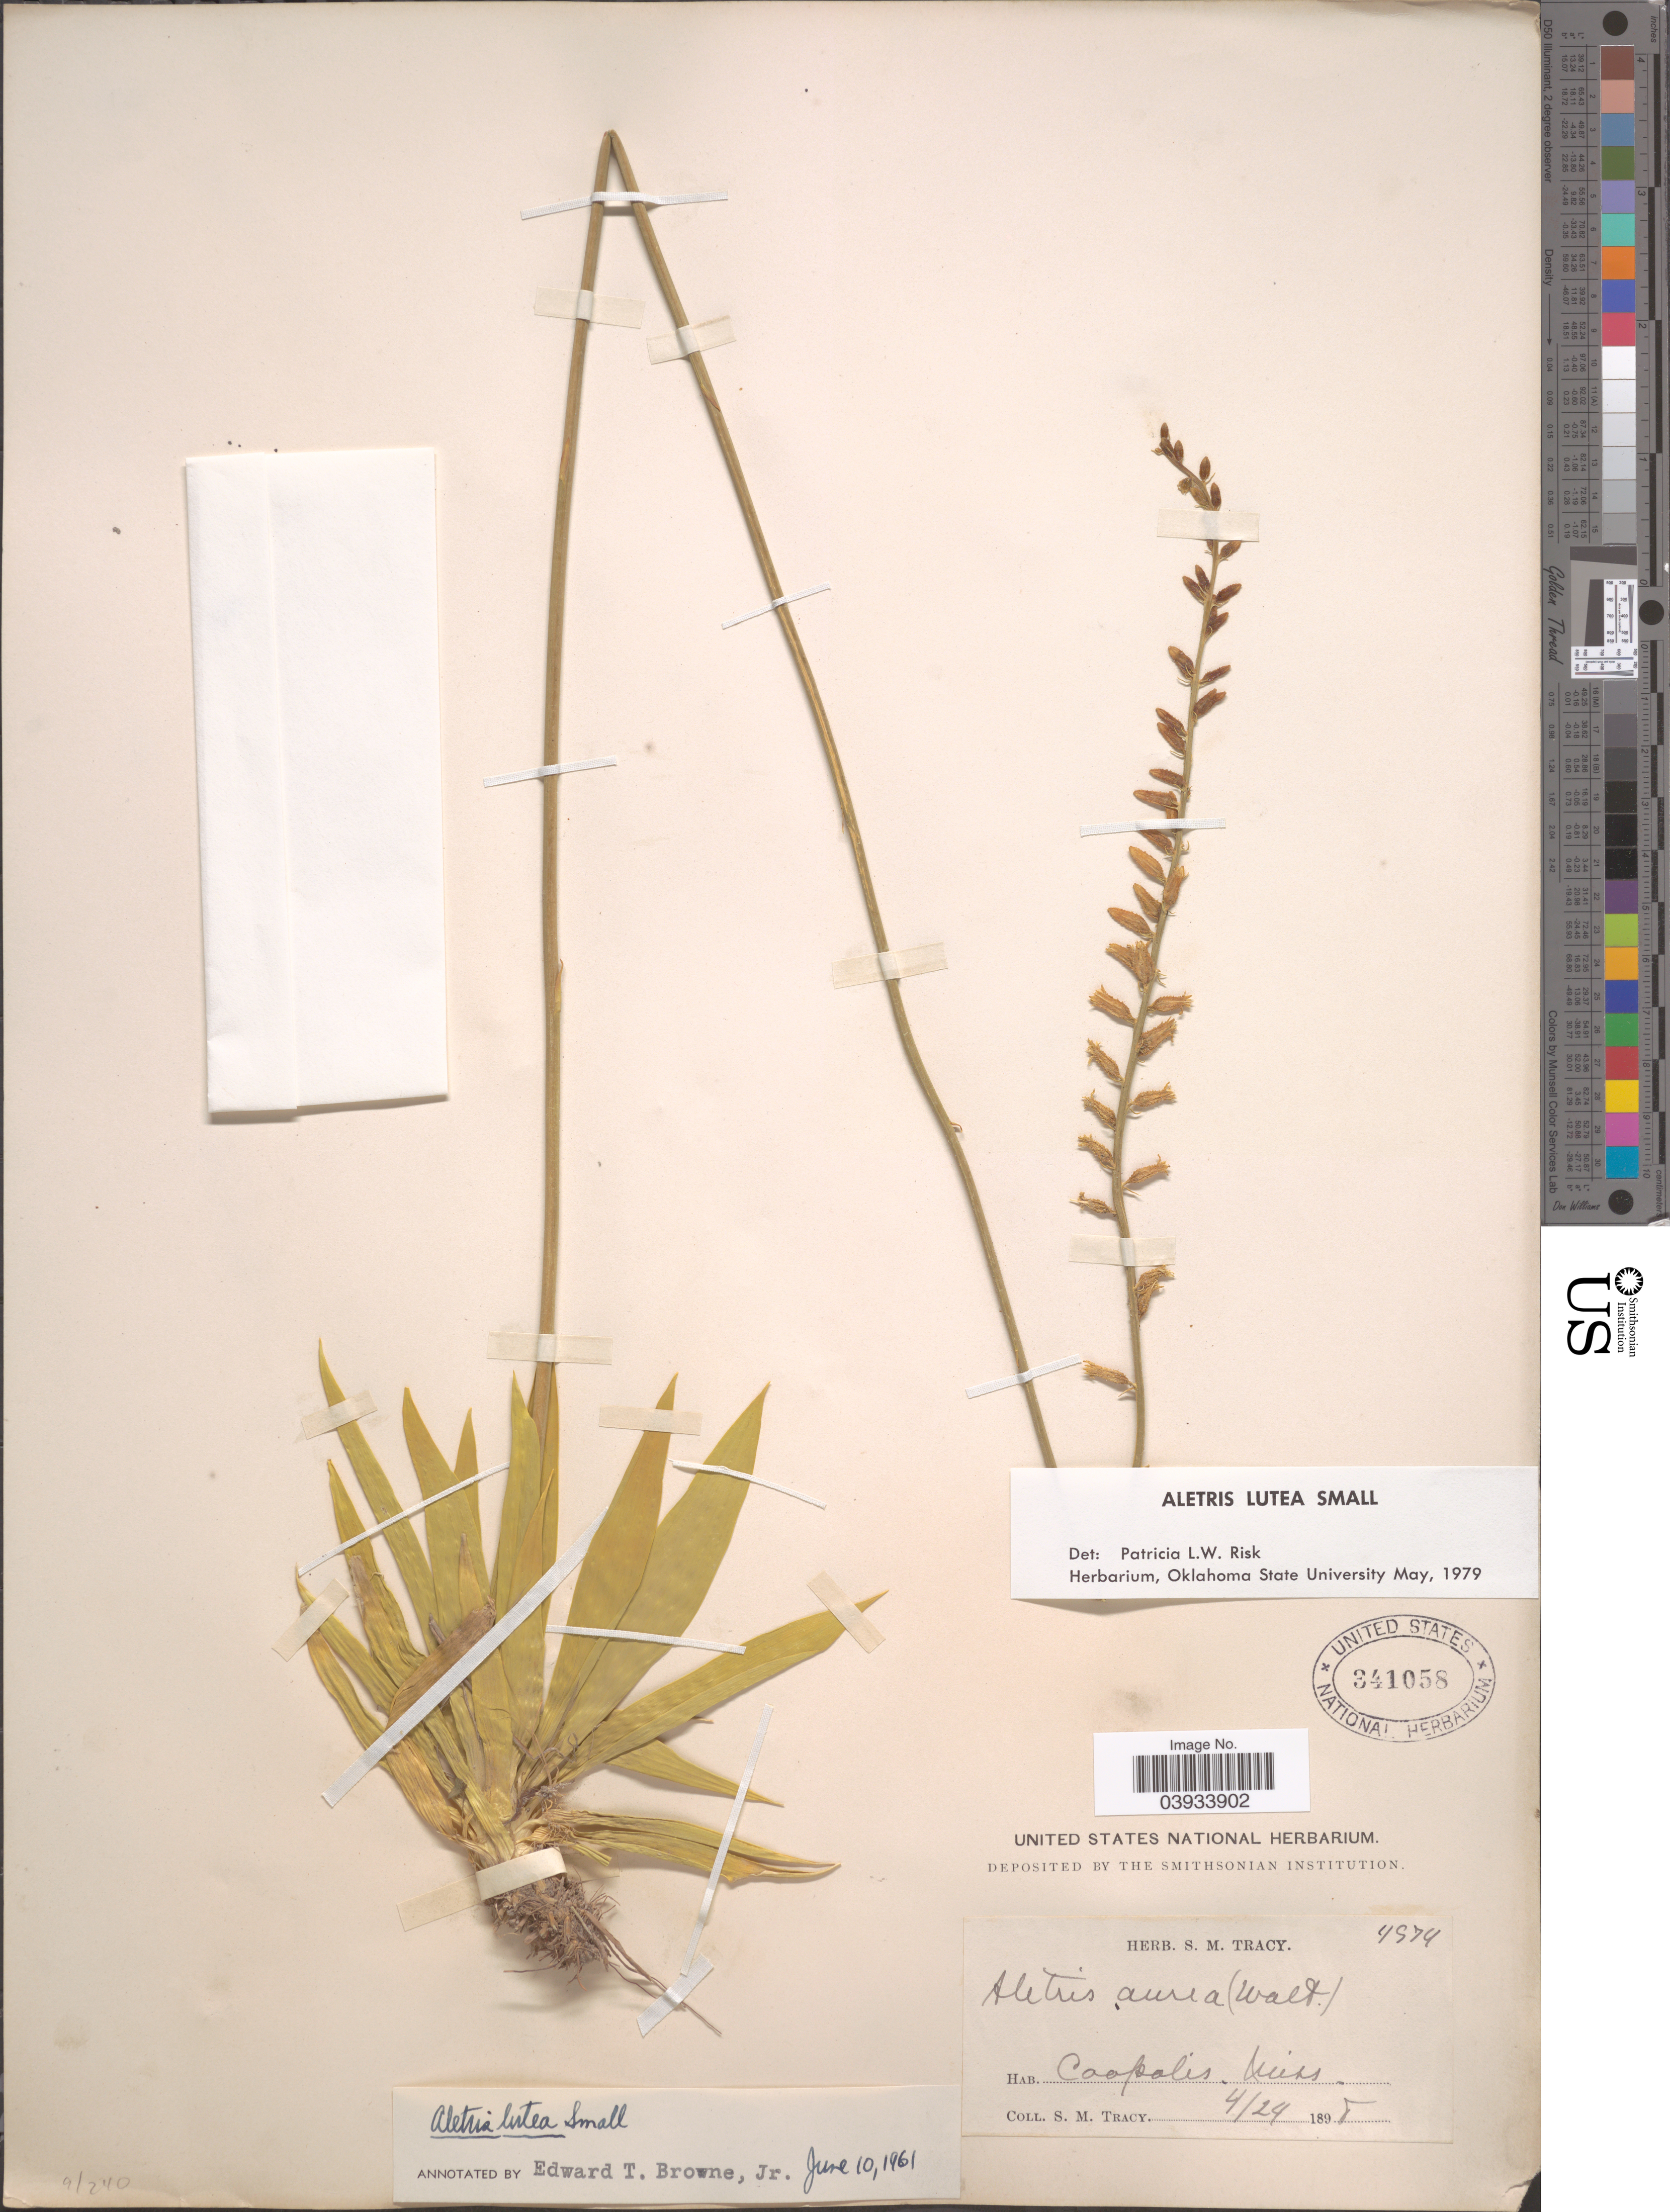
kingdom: Plantae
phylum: Tracheophyta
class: Liliopsida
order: Dioscoreales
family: Nartheciaceae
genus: Aletris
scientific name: Aletris lutea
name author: Small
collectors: S. M. Tracy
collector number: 4974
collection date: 1898-04-24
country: United States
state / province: Mississippi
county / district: Harrison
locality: Coopolis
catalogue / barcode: US 341058